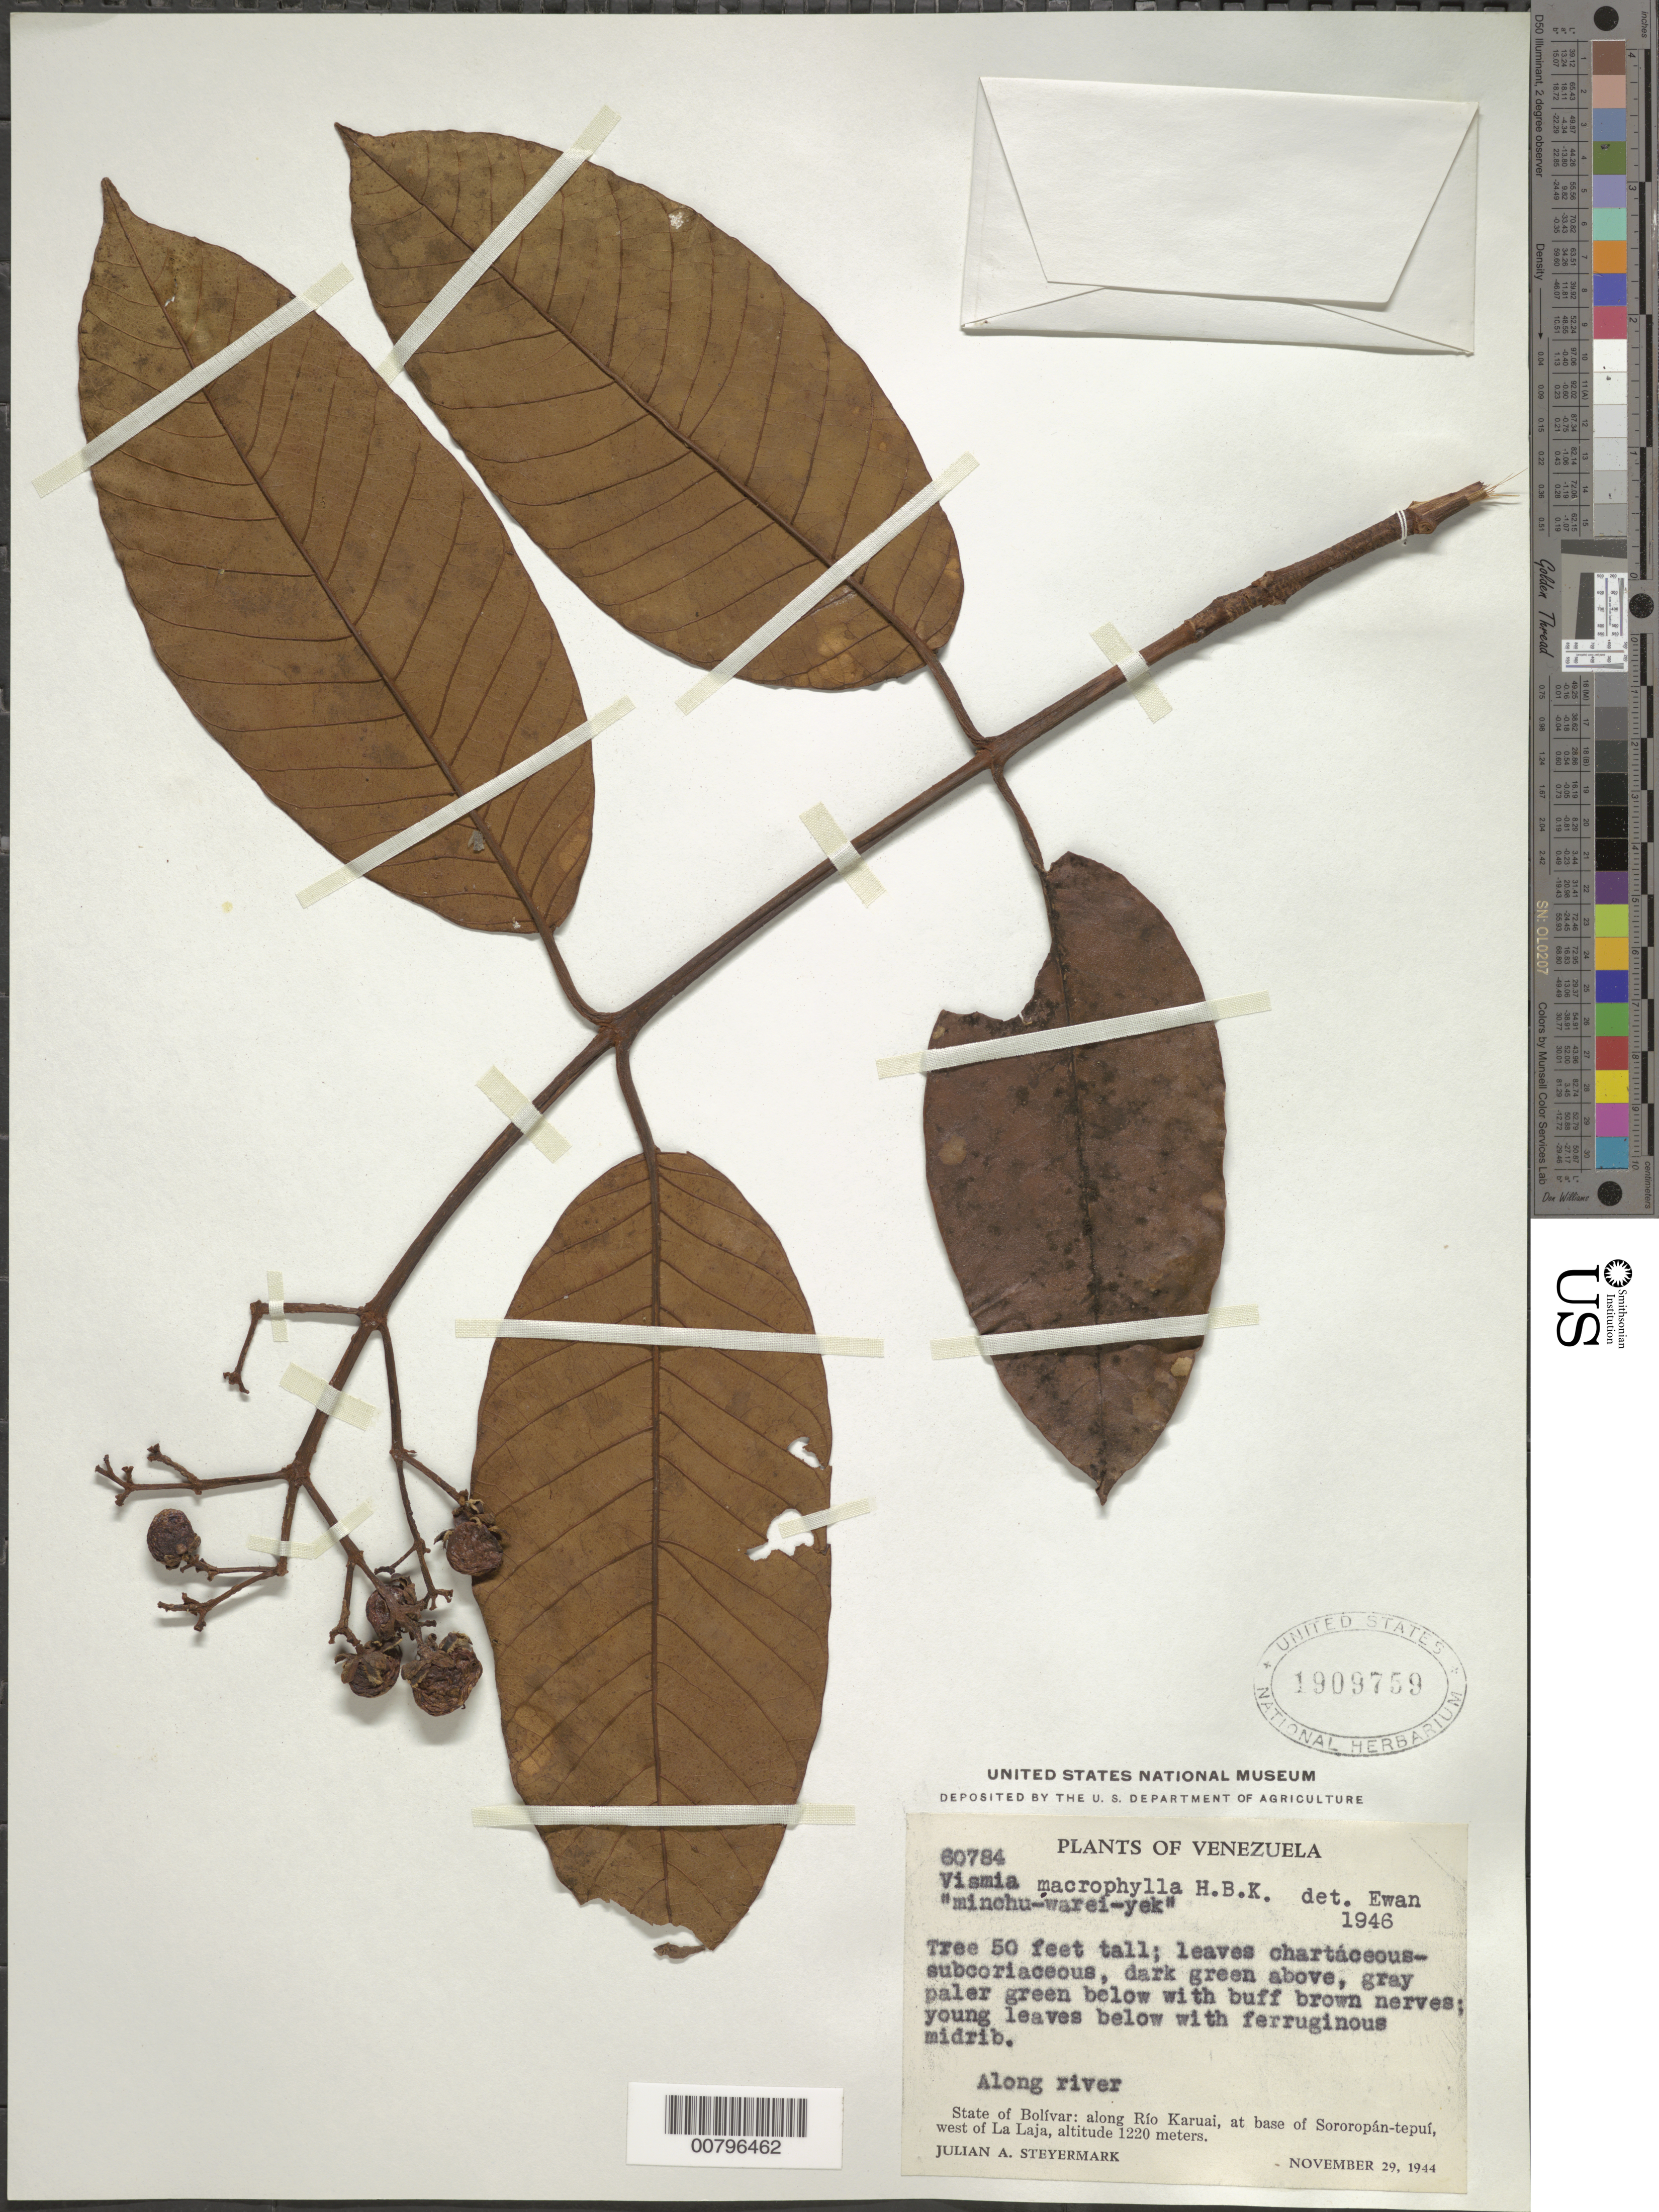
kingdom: Plantae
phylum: Tracheophyta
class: Magnoliopsida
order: Malpighiales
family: Hypericaceae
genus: Vismia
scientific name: Vismia macrophylla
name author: Kunth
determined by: Ewan, J. A.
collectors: J. Steyermark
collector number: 60784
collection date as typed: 29-Nov-44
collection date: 1944-11-29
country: Venezuela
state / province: Bolívar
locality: Río Karuai, base of Sororopán-tepuí, W of La Laja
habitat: Along river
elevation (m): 1220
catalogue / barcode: US 1909759